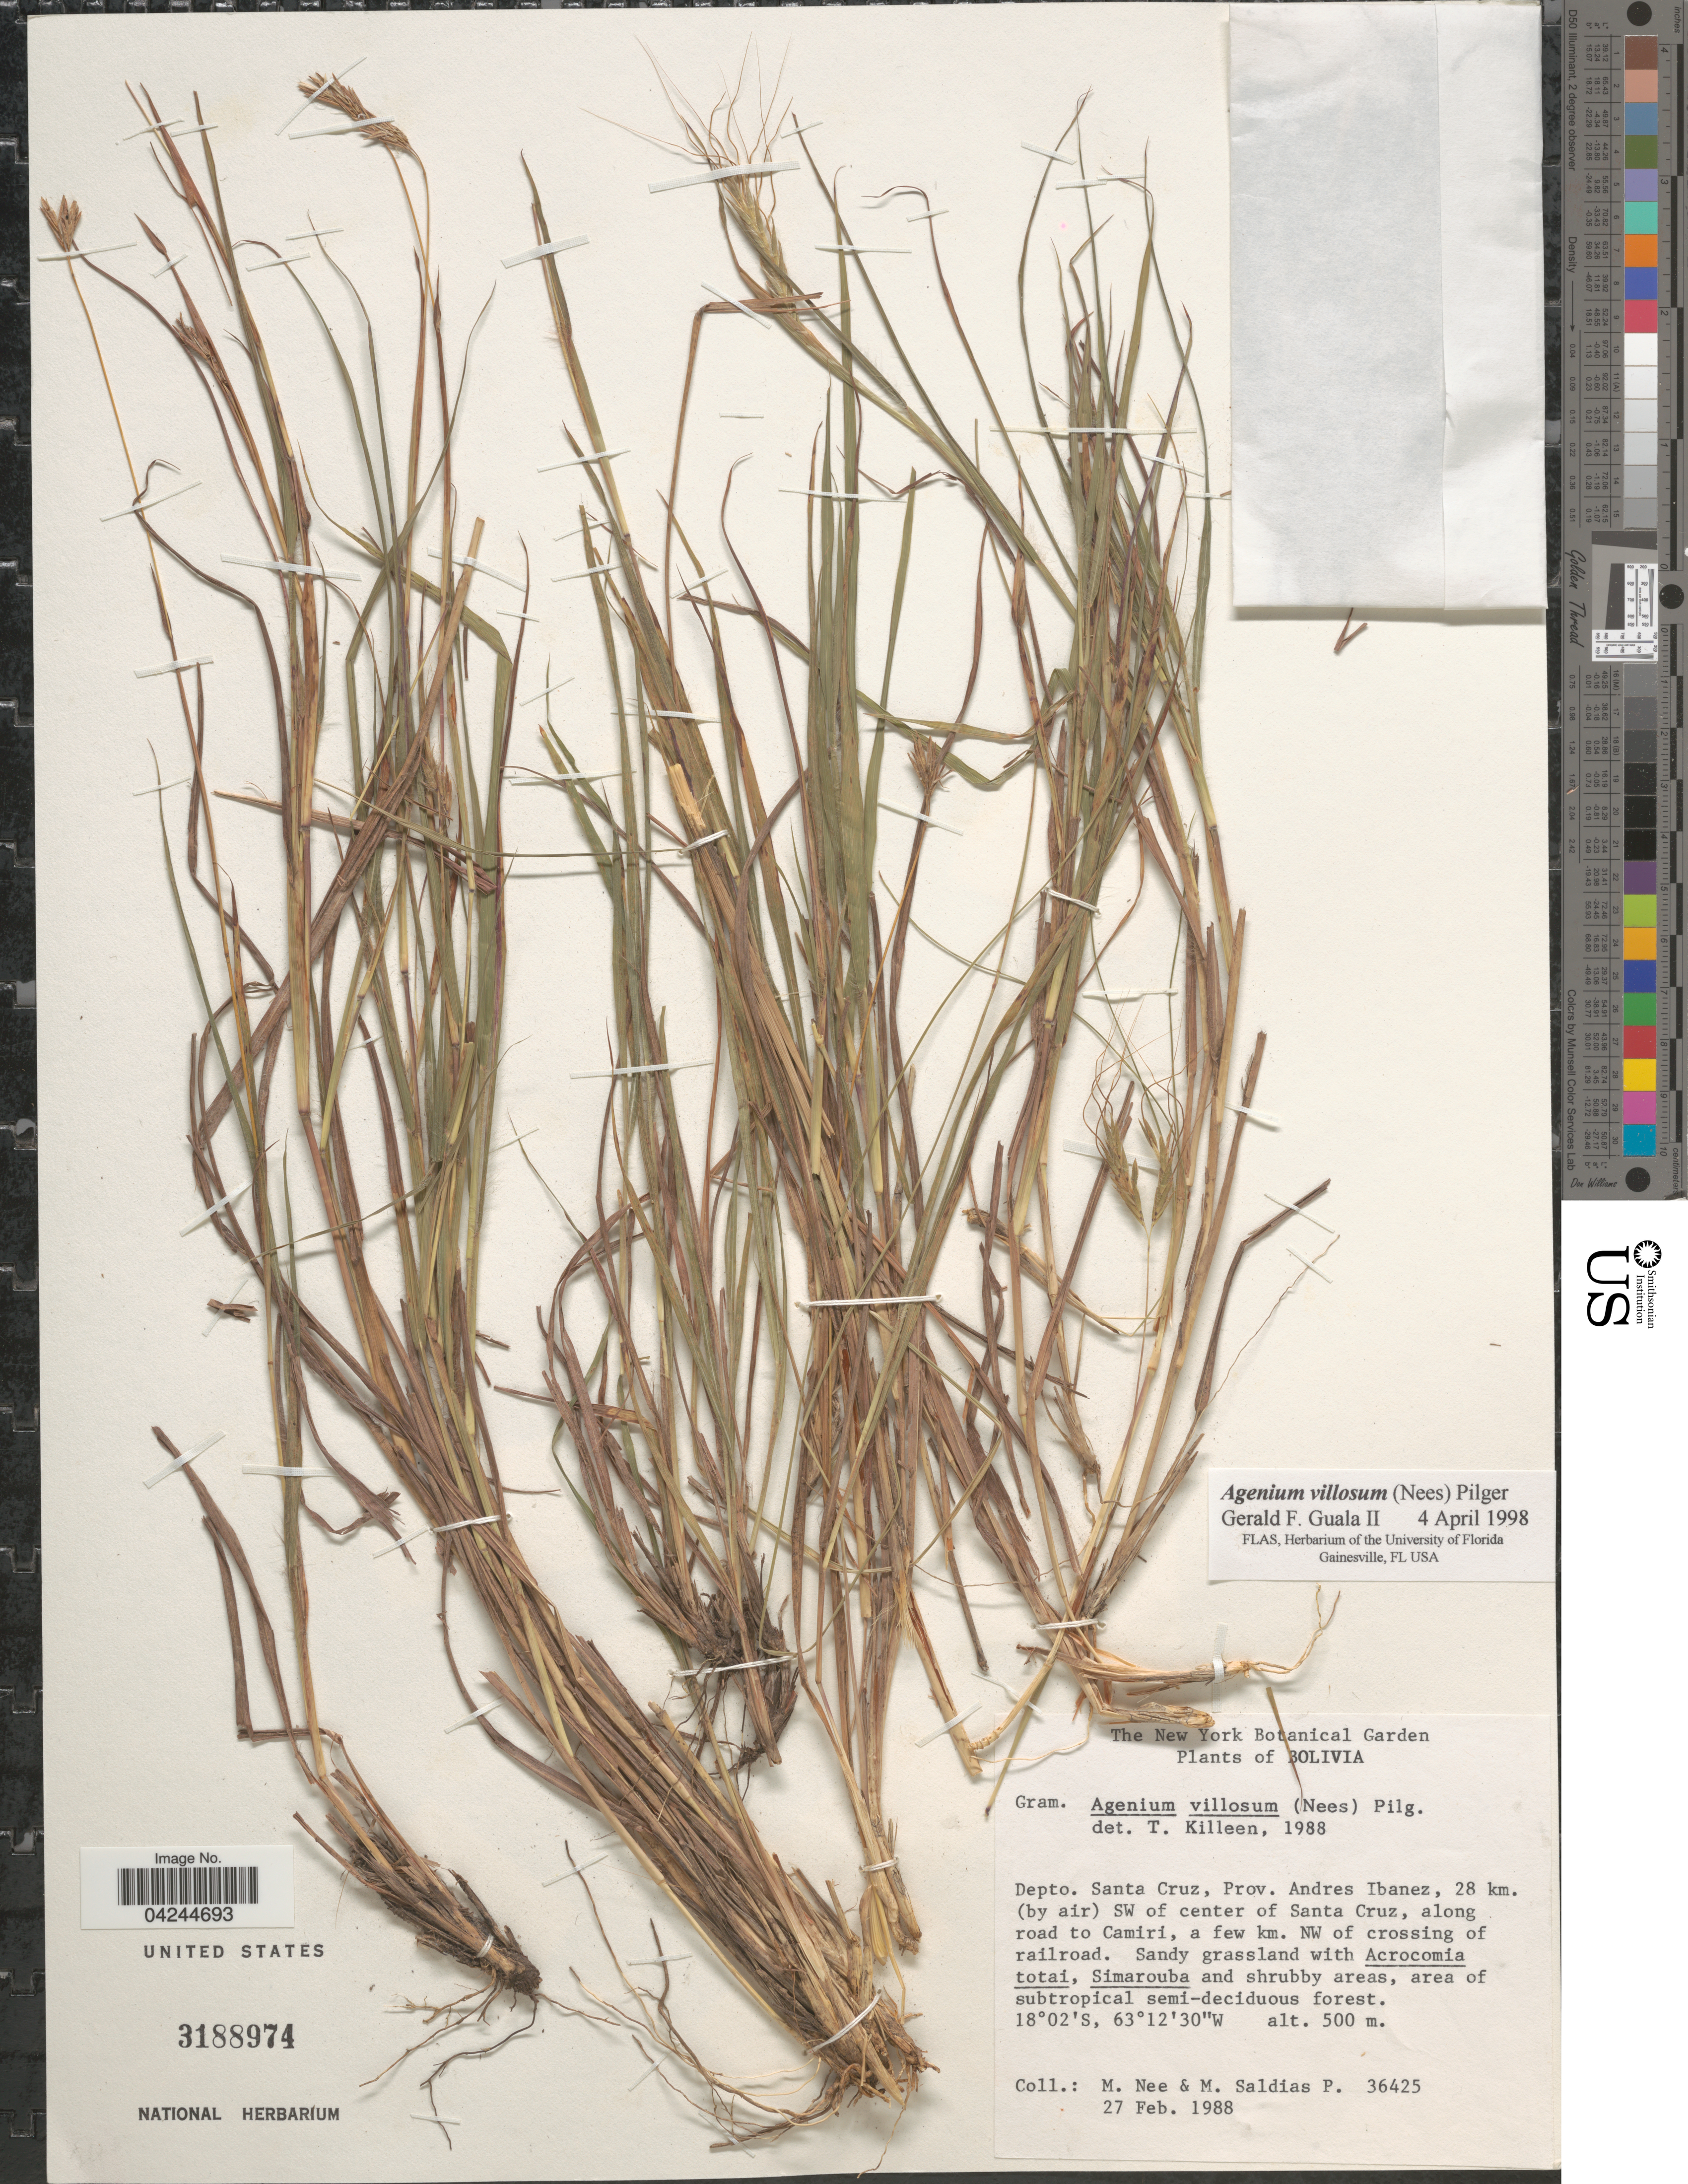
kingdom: Plantae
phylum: Tracheophyta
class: Liliopsida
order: Poales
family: Poaceae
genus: Agenium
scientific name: Agenium villosum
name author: (Nees) Pilg.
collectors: M. Nee & M. Saldias P.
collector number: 36425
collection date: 1988-02-27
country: Bolivia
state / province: Santa Cruz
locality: Depto. Santa Cruz, Prov. Andres Ibanez, 28 km. (by air) SW of center of Santa Cruz, along road to Camiri, a few km. NW of crossing of railroad.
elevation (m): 500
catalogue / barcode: US 3188974